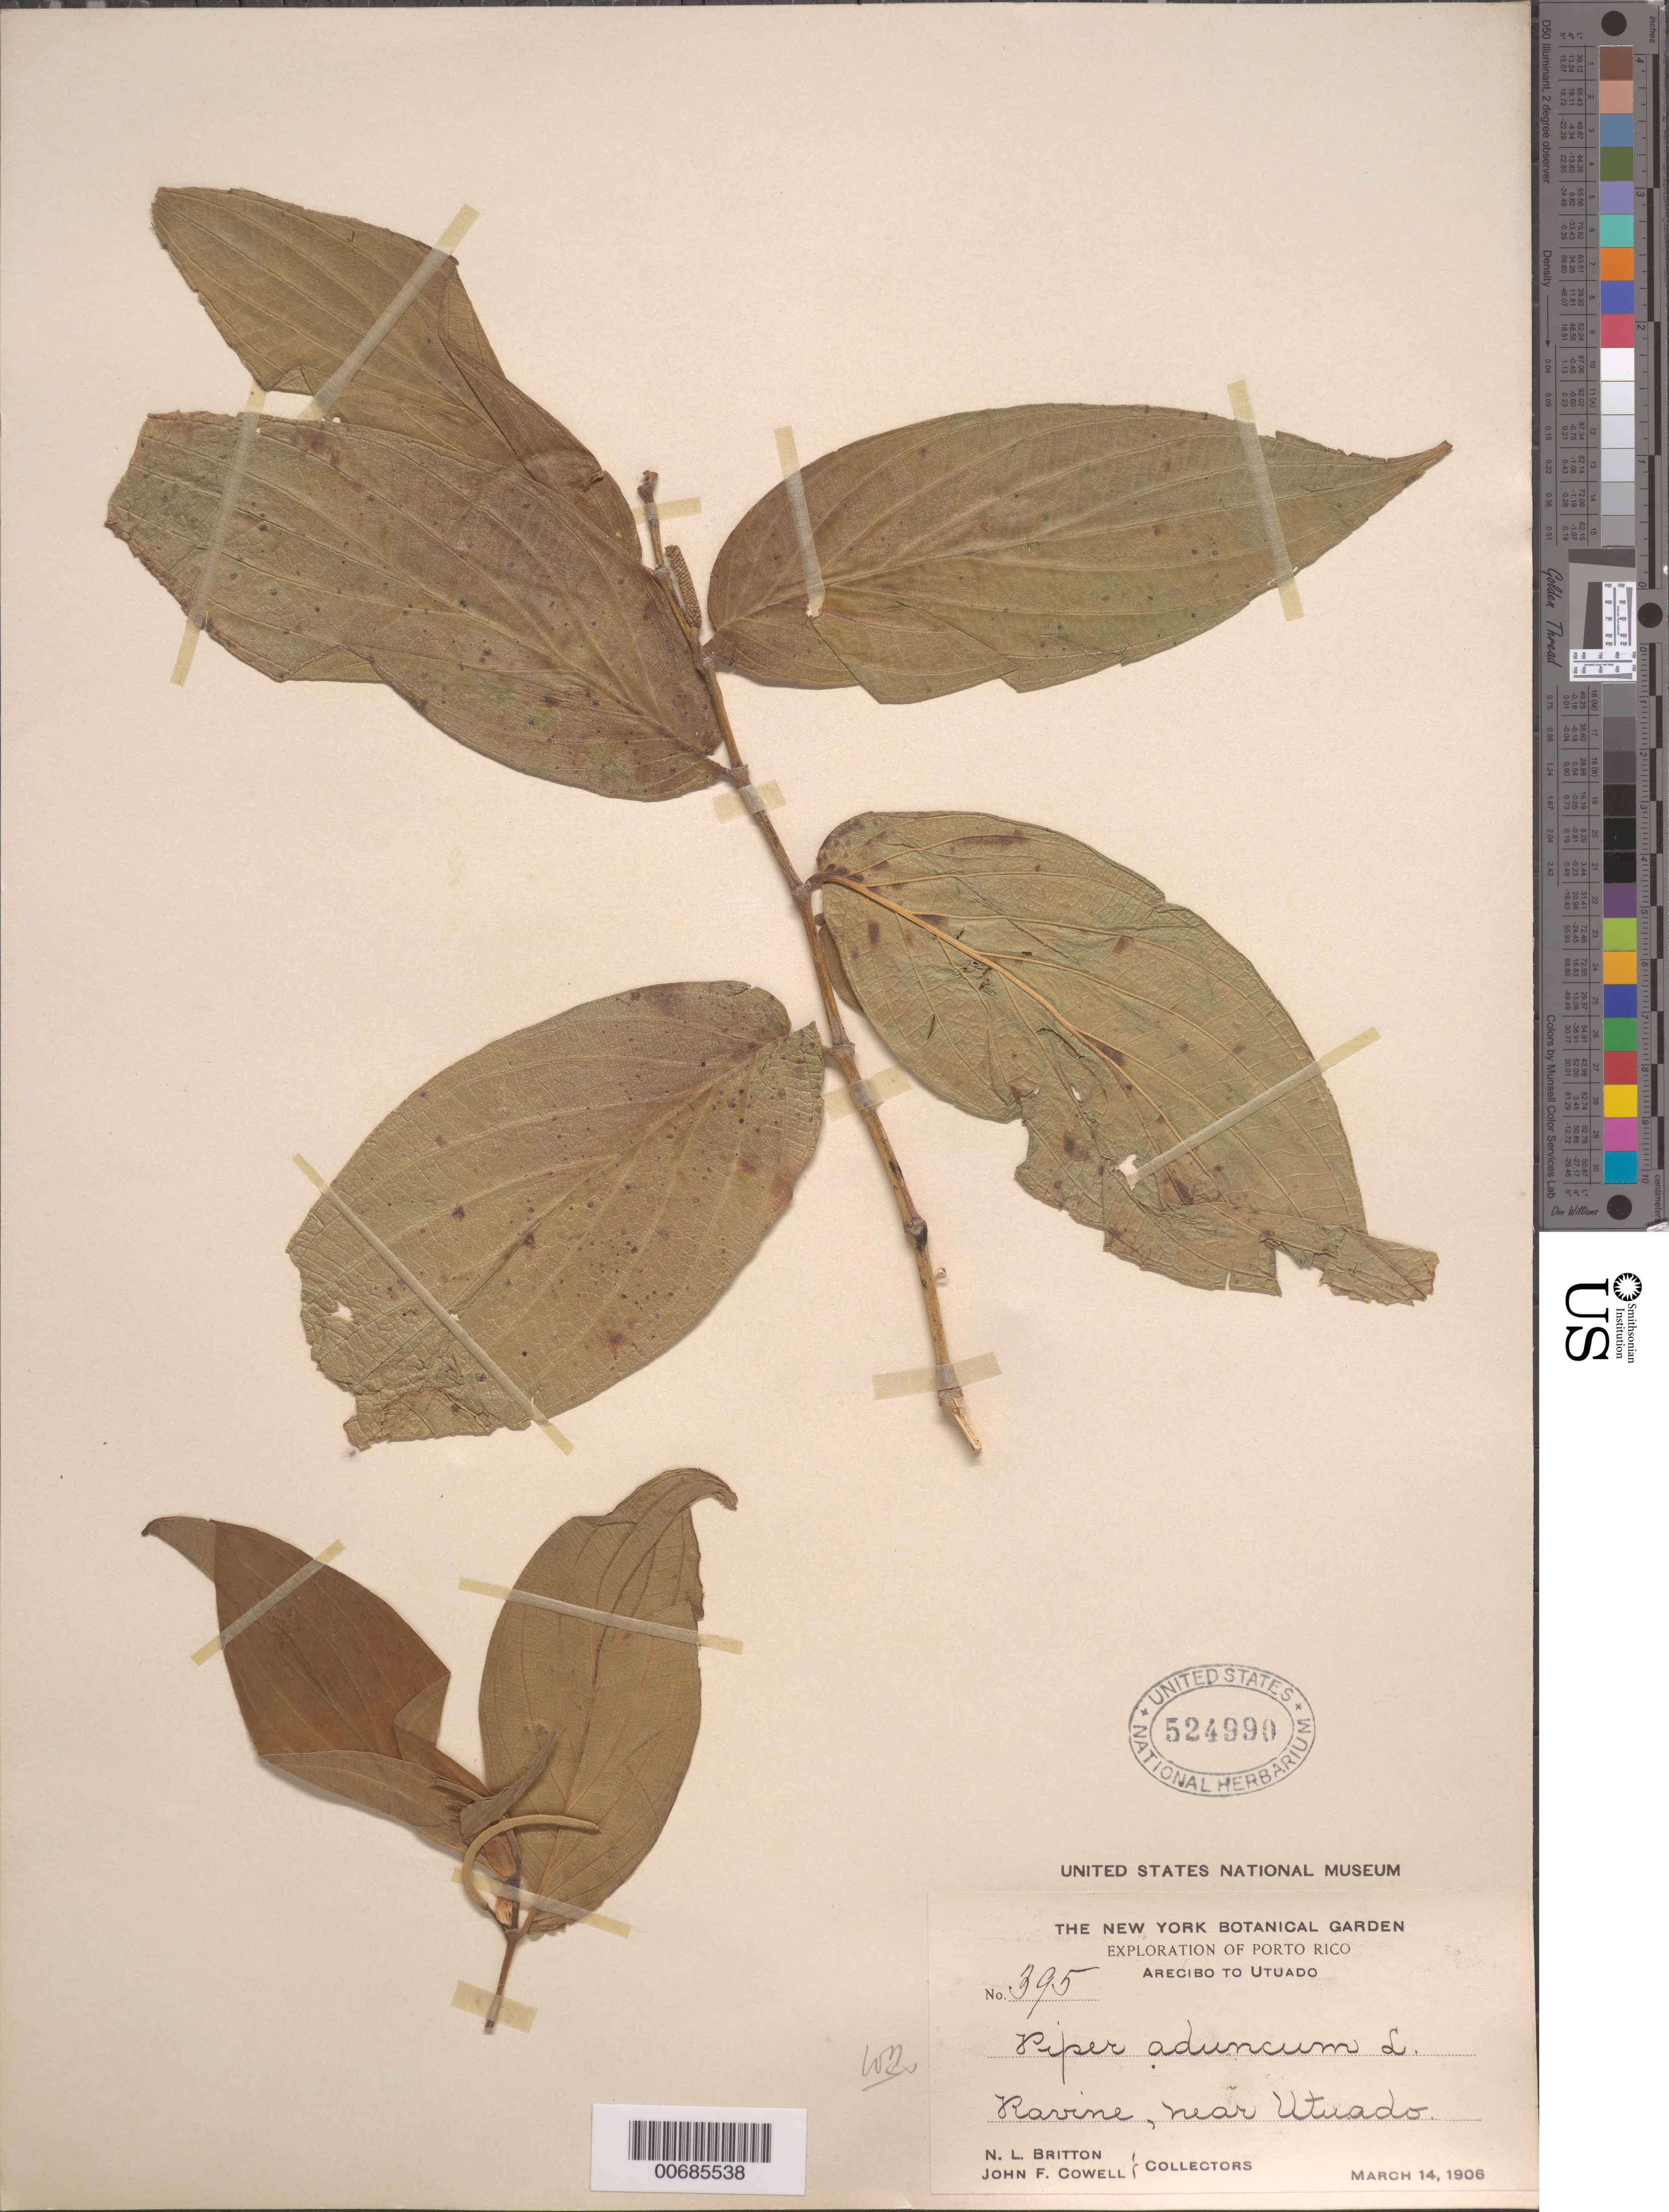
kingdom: Plantae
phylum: Tracheophyta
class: Magnoliopsida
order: Piperales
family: Piperaceae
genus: Piper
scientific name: Piper aduncum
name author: L.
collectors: N. Britton & J. F. Cowell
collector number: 395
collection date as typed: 14 Mar 1906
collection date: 1906-03-14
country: Puerto Rico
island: Greater Antilles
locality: Aceribo to Utuado. Ravine, near Utuado.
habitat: Ravine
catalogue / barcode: US 524990